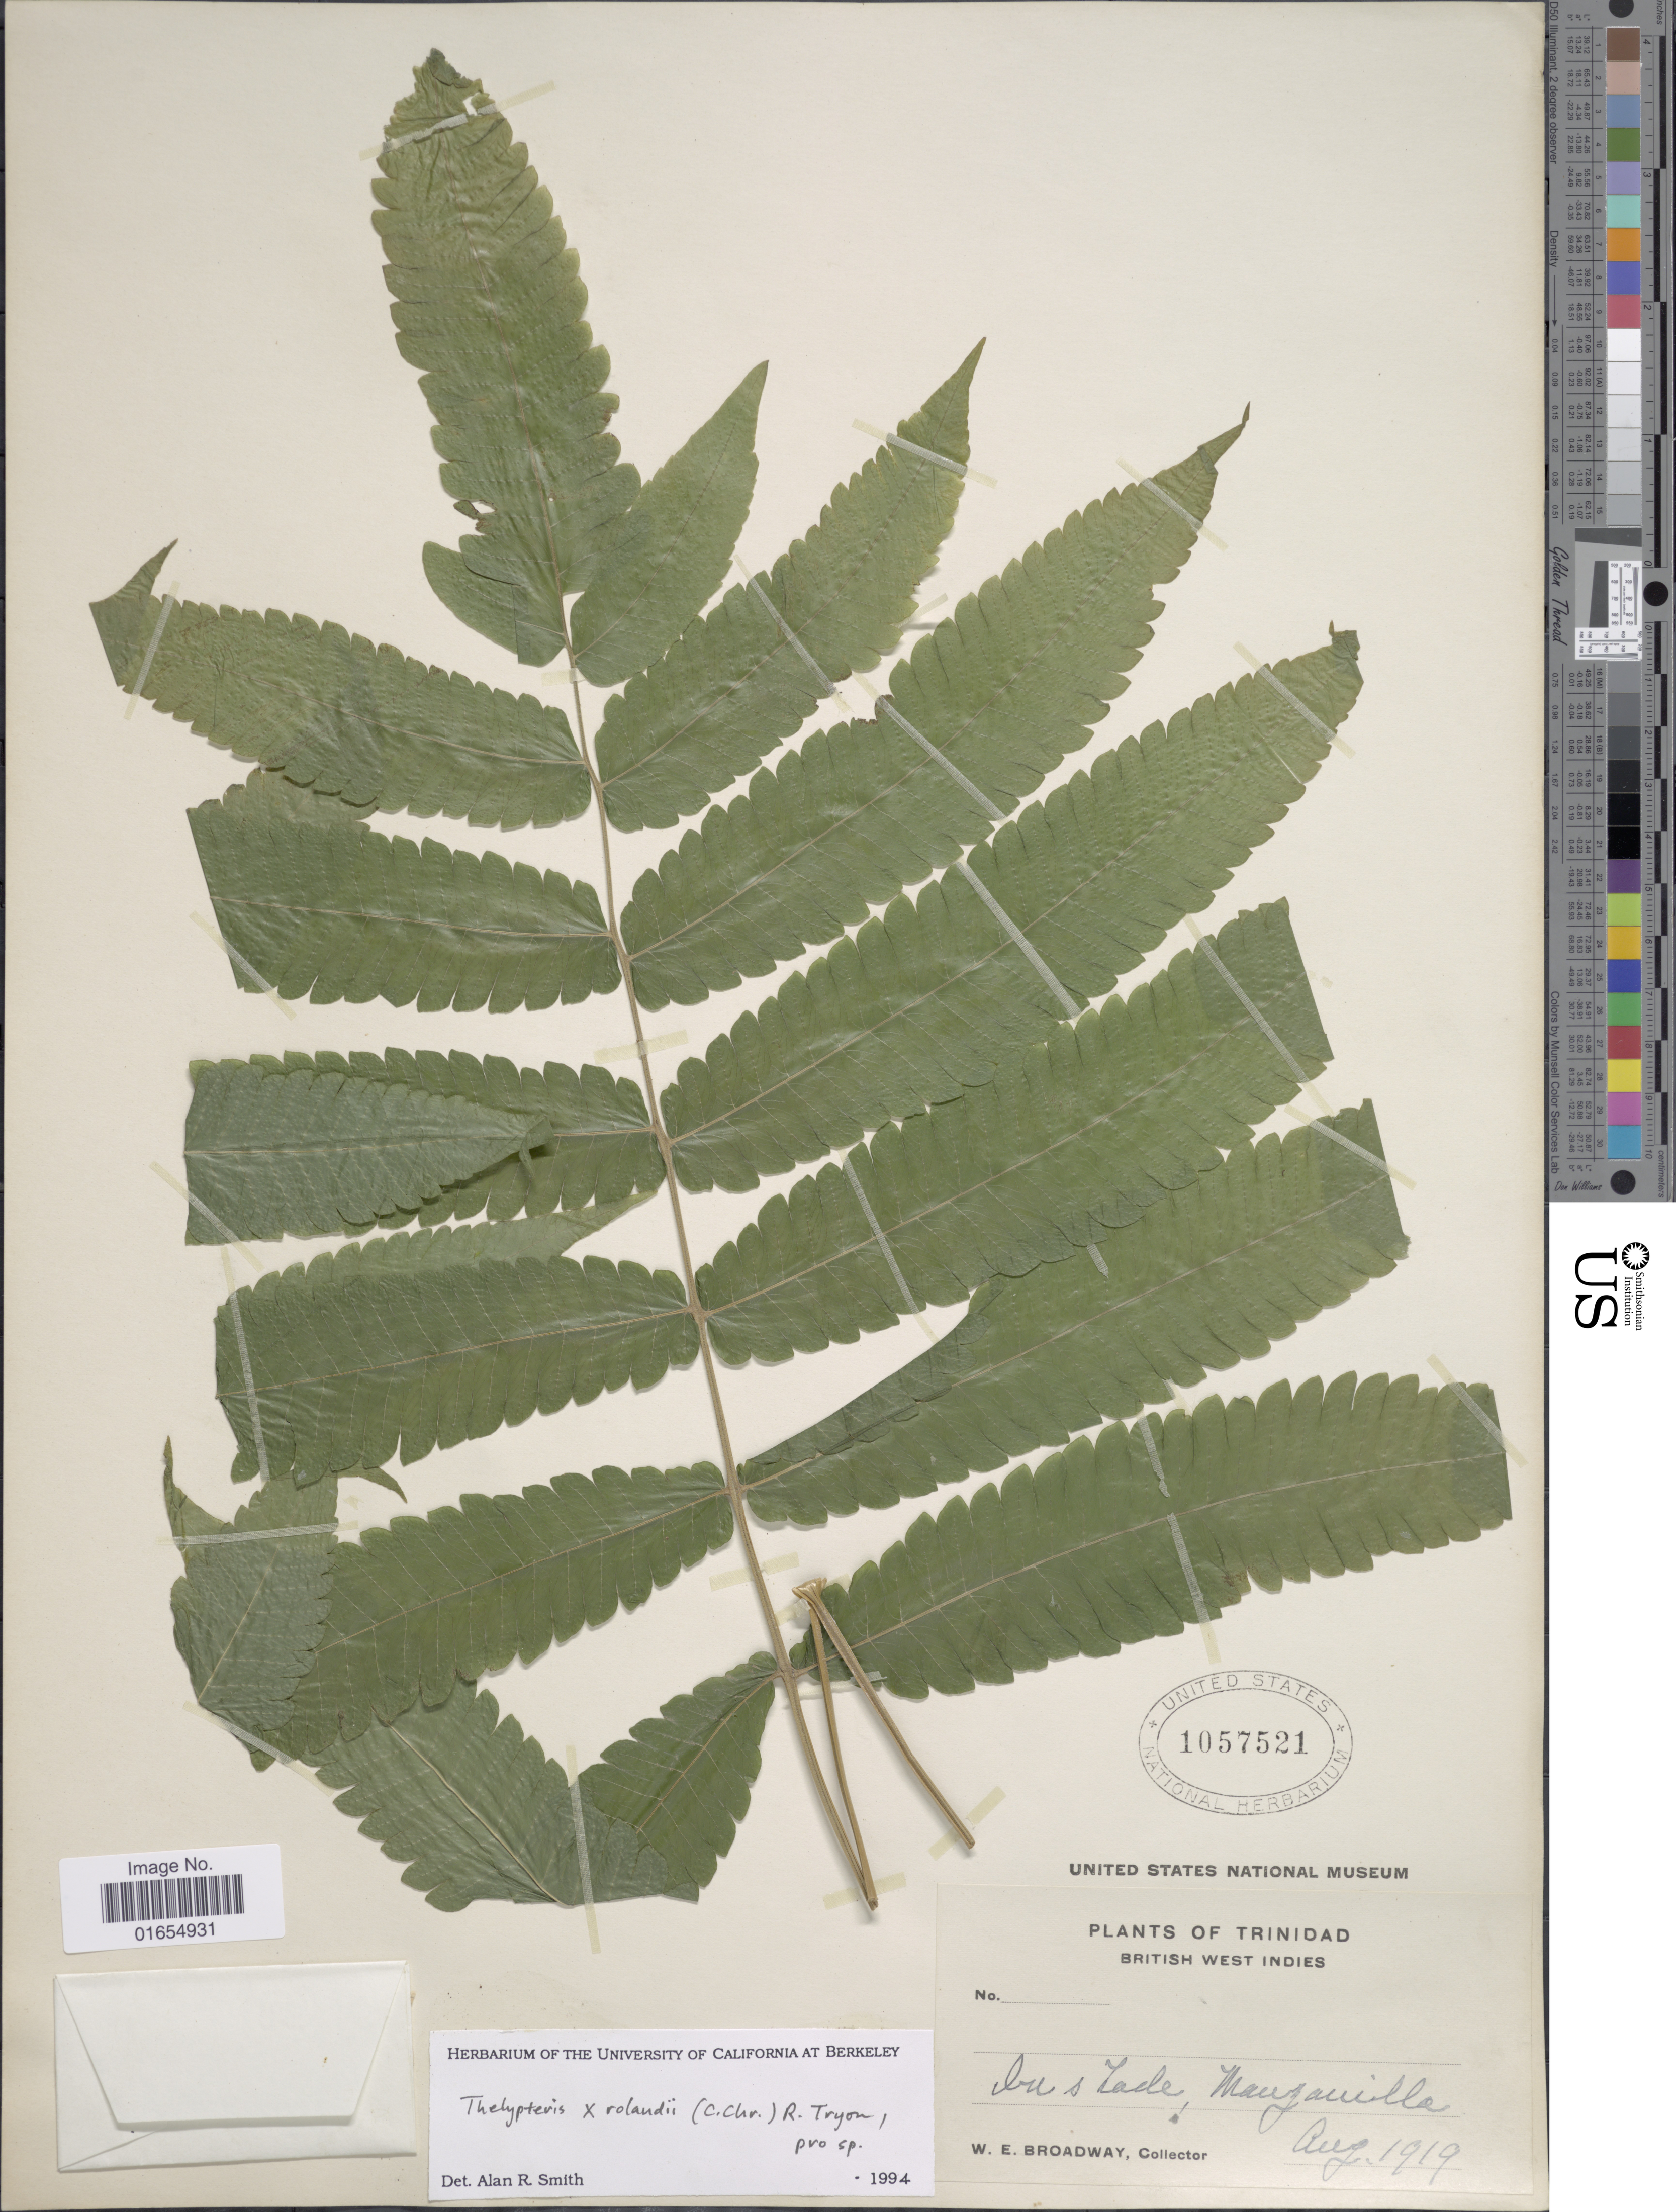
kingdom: Plantae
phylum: Tracheophyta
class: Polypodiopsida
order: Polypodiales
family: Thelypteridaceae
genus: Goniopteris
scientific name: Goniopteris rolandii (C. Chr.) comb. nov., ined 2015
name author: (C. Chr.)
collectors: W. E. Broadway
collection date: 1919-08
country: Trinidad and Tobago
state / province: Trinidad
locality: In shade, Manzanilla.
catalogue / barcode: US 1057521